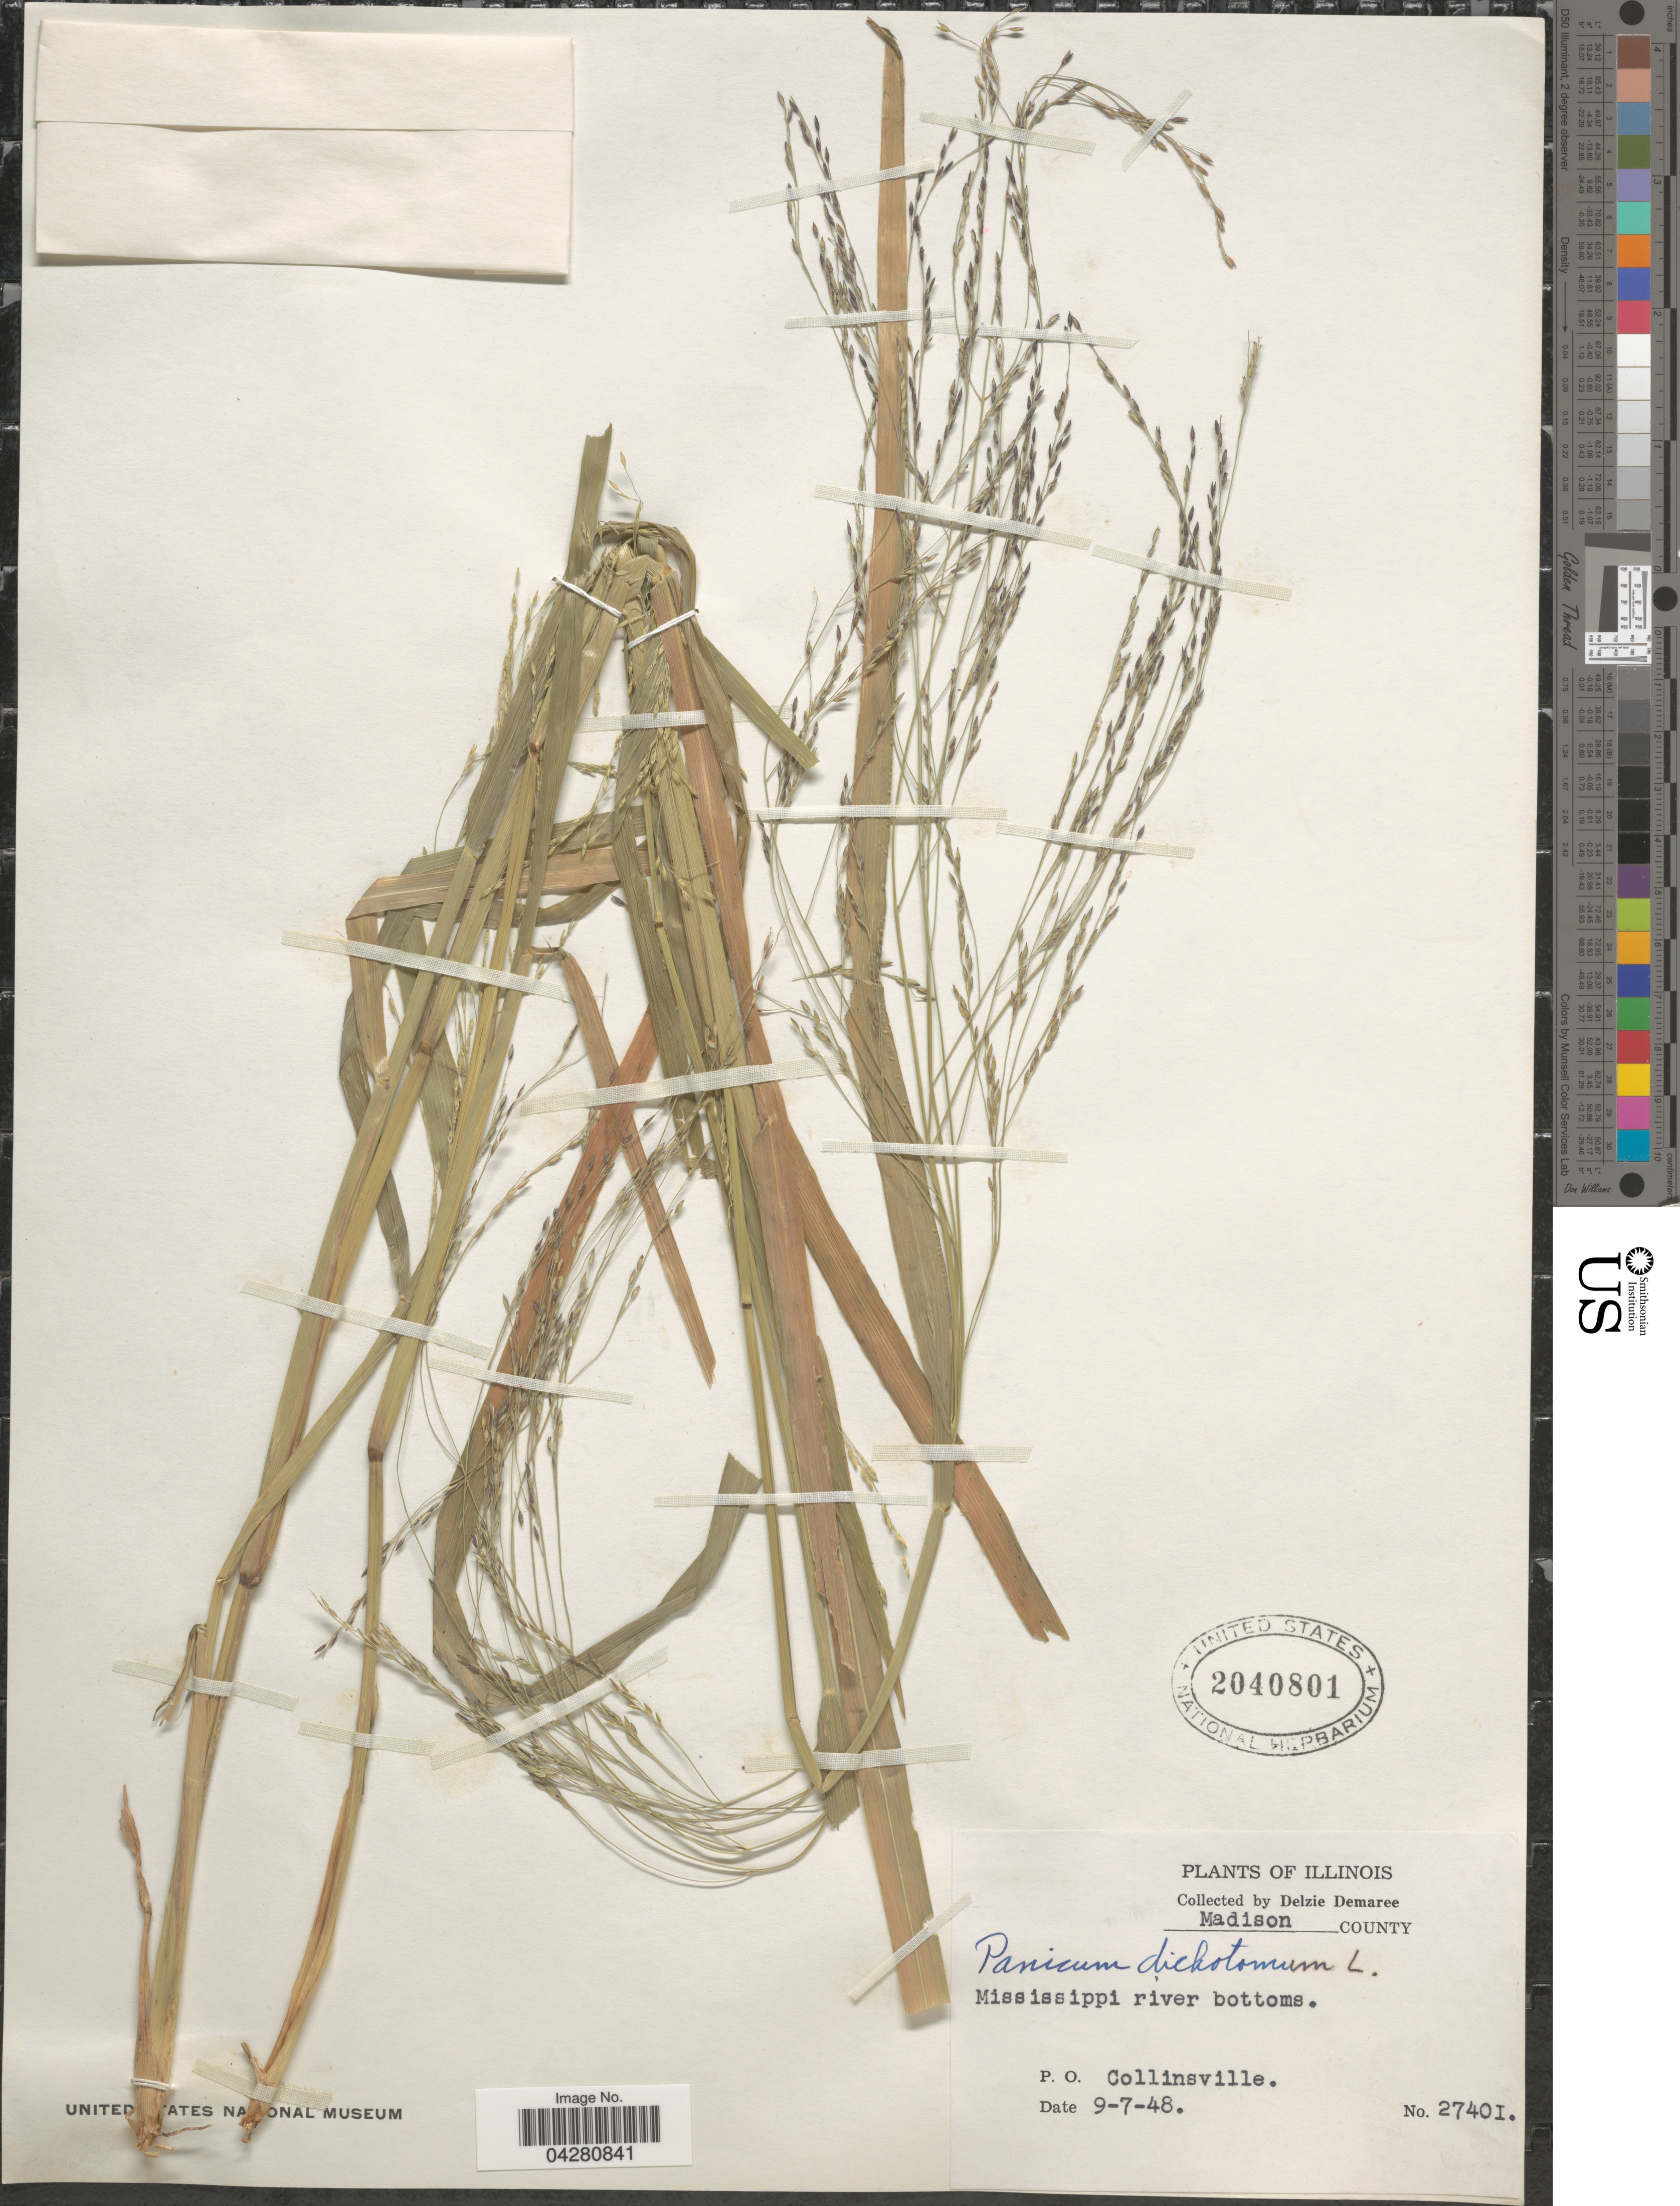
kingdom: Plantae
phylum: Tracheophyta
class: Liliopsida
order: Poales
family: Poaceae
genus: Dichanthelium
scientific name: Dichanthelium dichotomum var. dichotomum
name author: (L.) Gould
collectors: D. Demaree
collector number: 27401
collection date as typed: Transcribed d/m/y: 7/9/48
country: United States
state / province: Illinois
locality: Madison County. Mississippi river bottoms. P.O. Collinsville.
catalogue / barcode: US 2040801